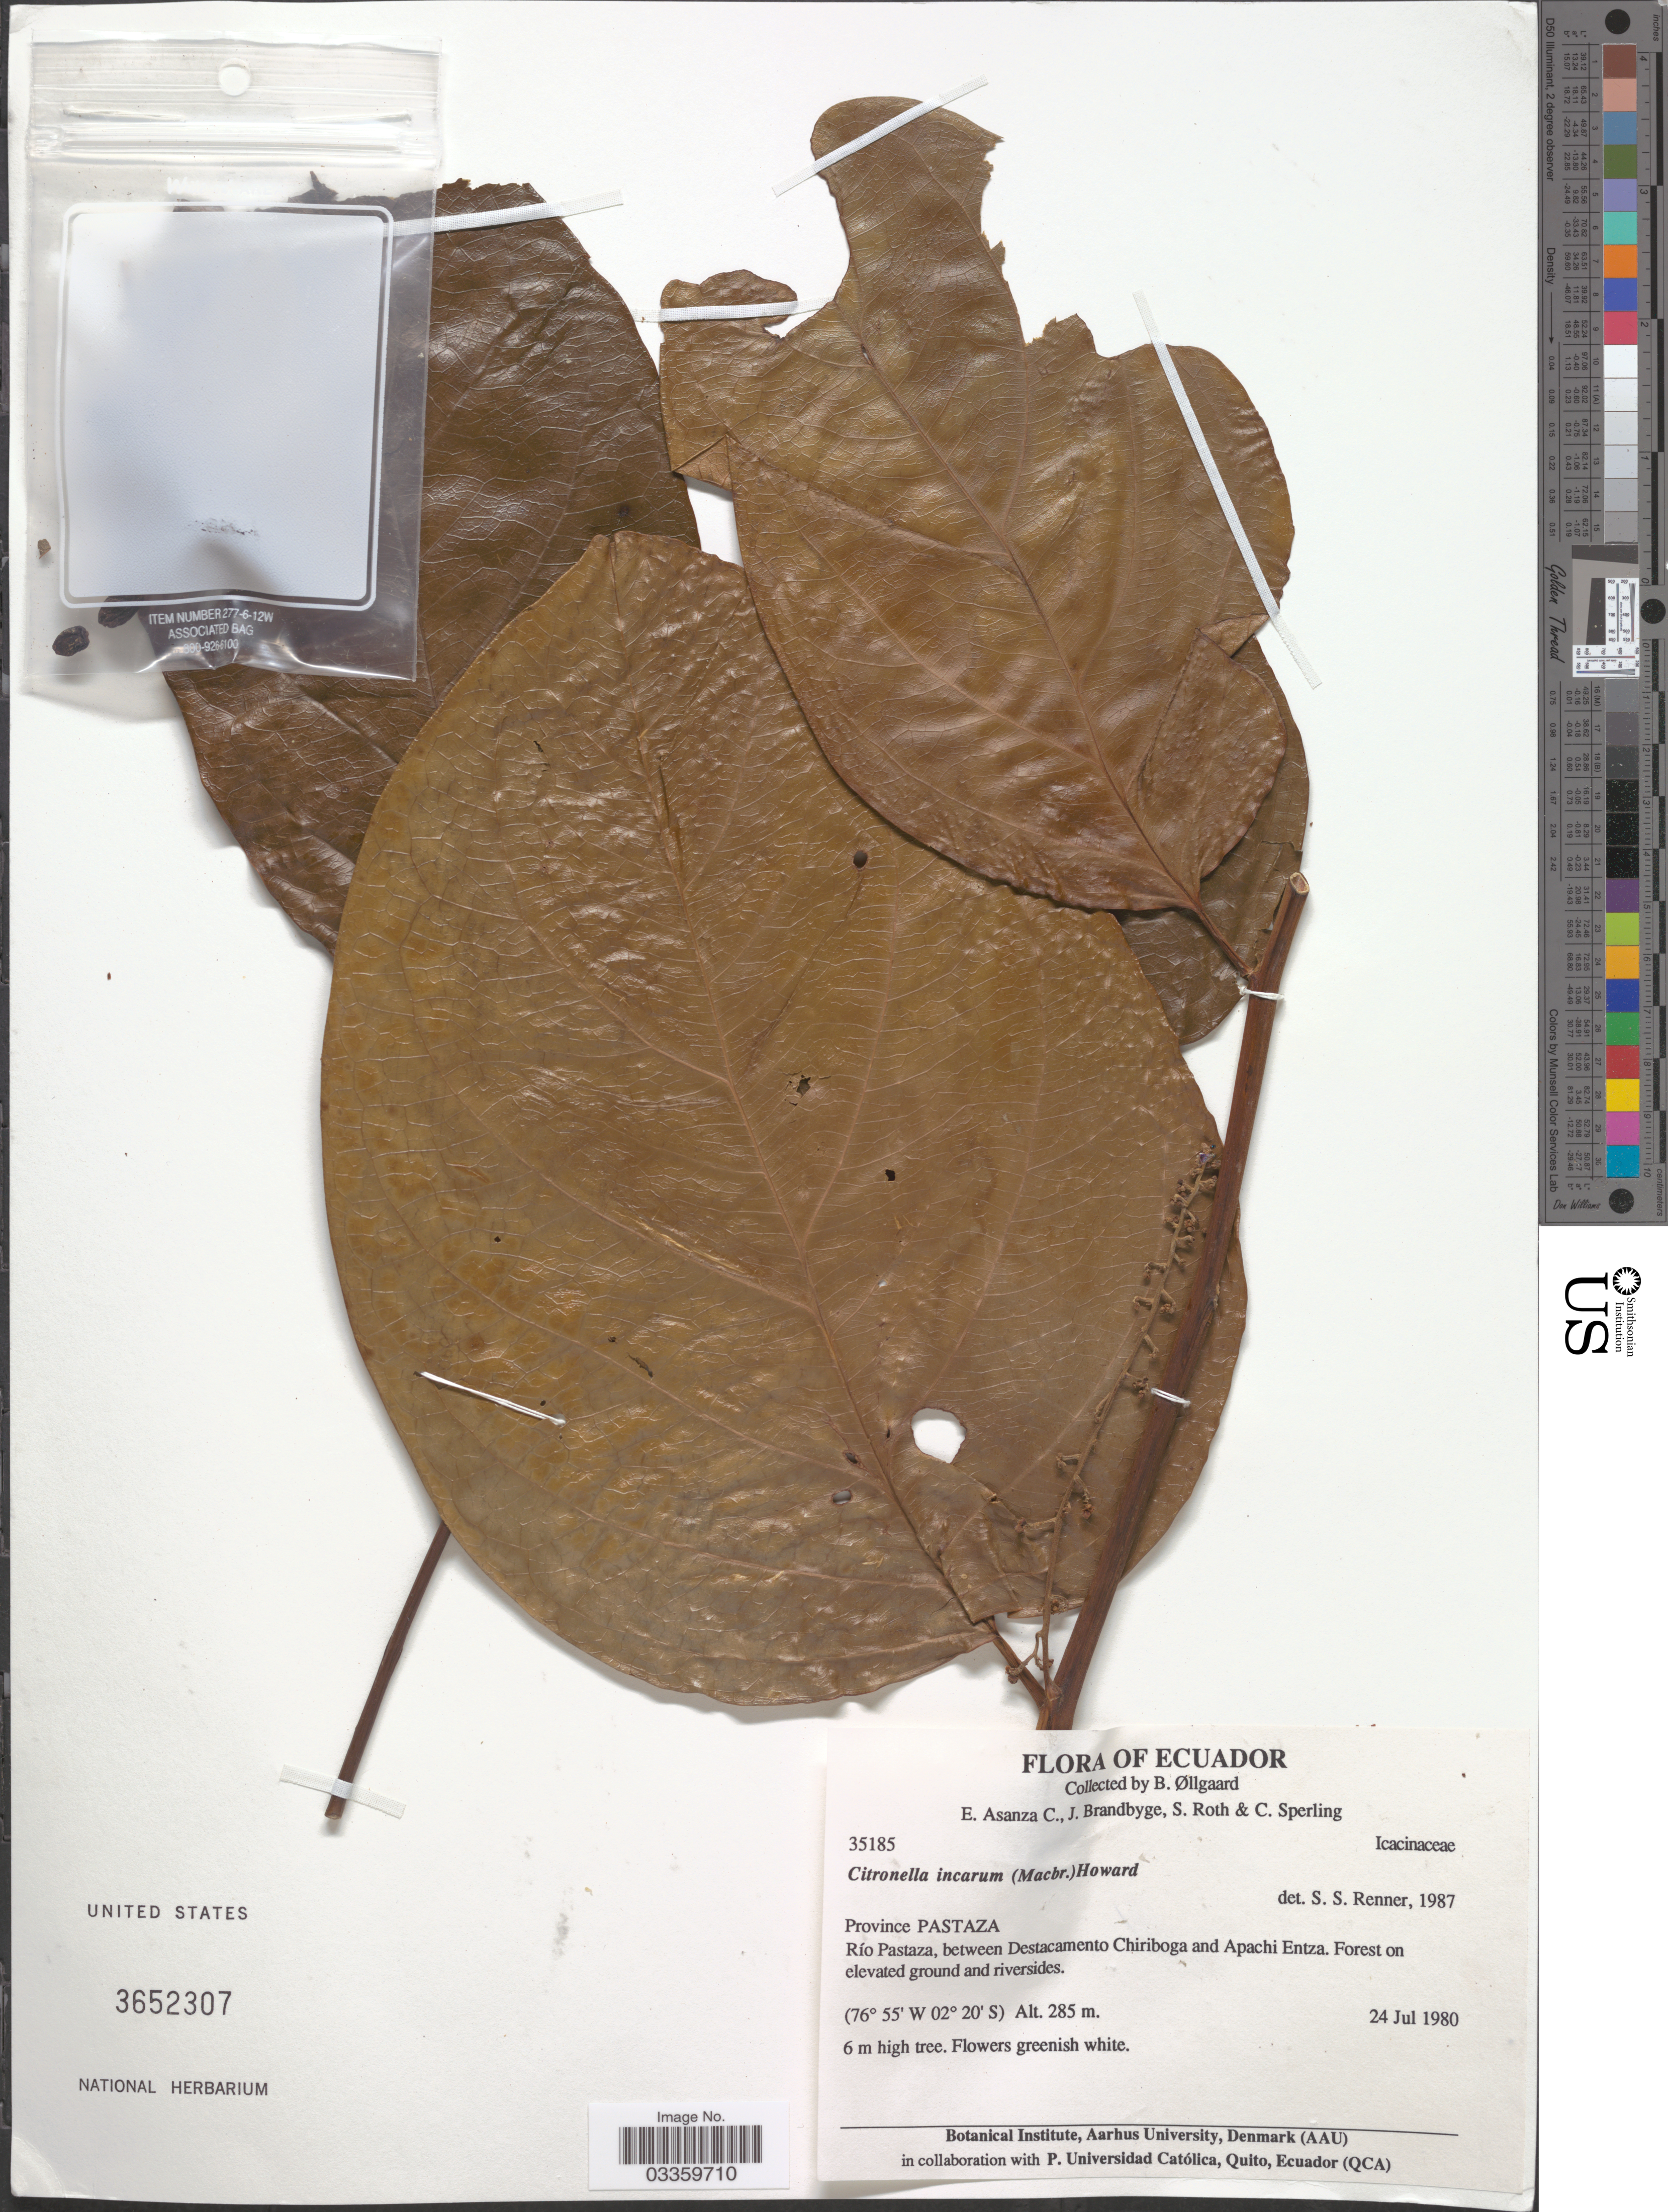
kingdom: Plantae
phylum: Tracheophyta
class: Magnoliopsida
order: Cardiopteridales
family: Cardiopteridaceae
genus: Citronella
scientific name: Citronella incarum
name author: (J.F. Macbr.) R.A. Howard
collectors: B. Øllgaard, E. Asanza, J. Brandbyge, S. Roth & C. Sperling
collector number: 35185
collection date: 1980-07-24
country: Ecuador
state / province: Pastaza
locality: Río Pastaza, between Destacamento Chiriboga and Apachi Entza.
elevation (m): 285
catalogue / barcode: US 365307